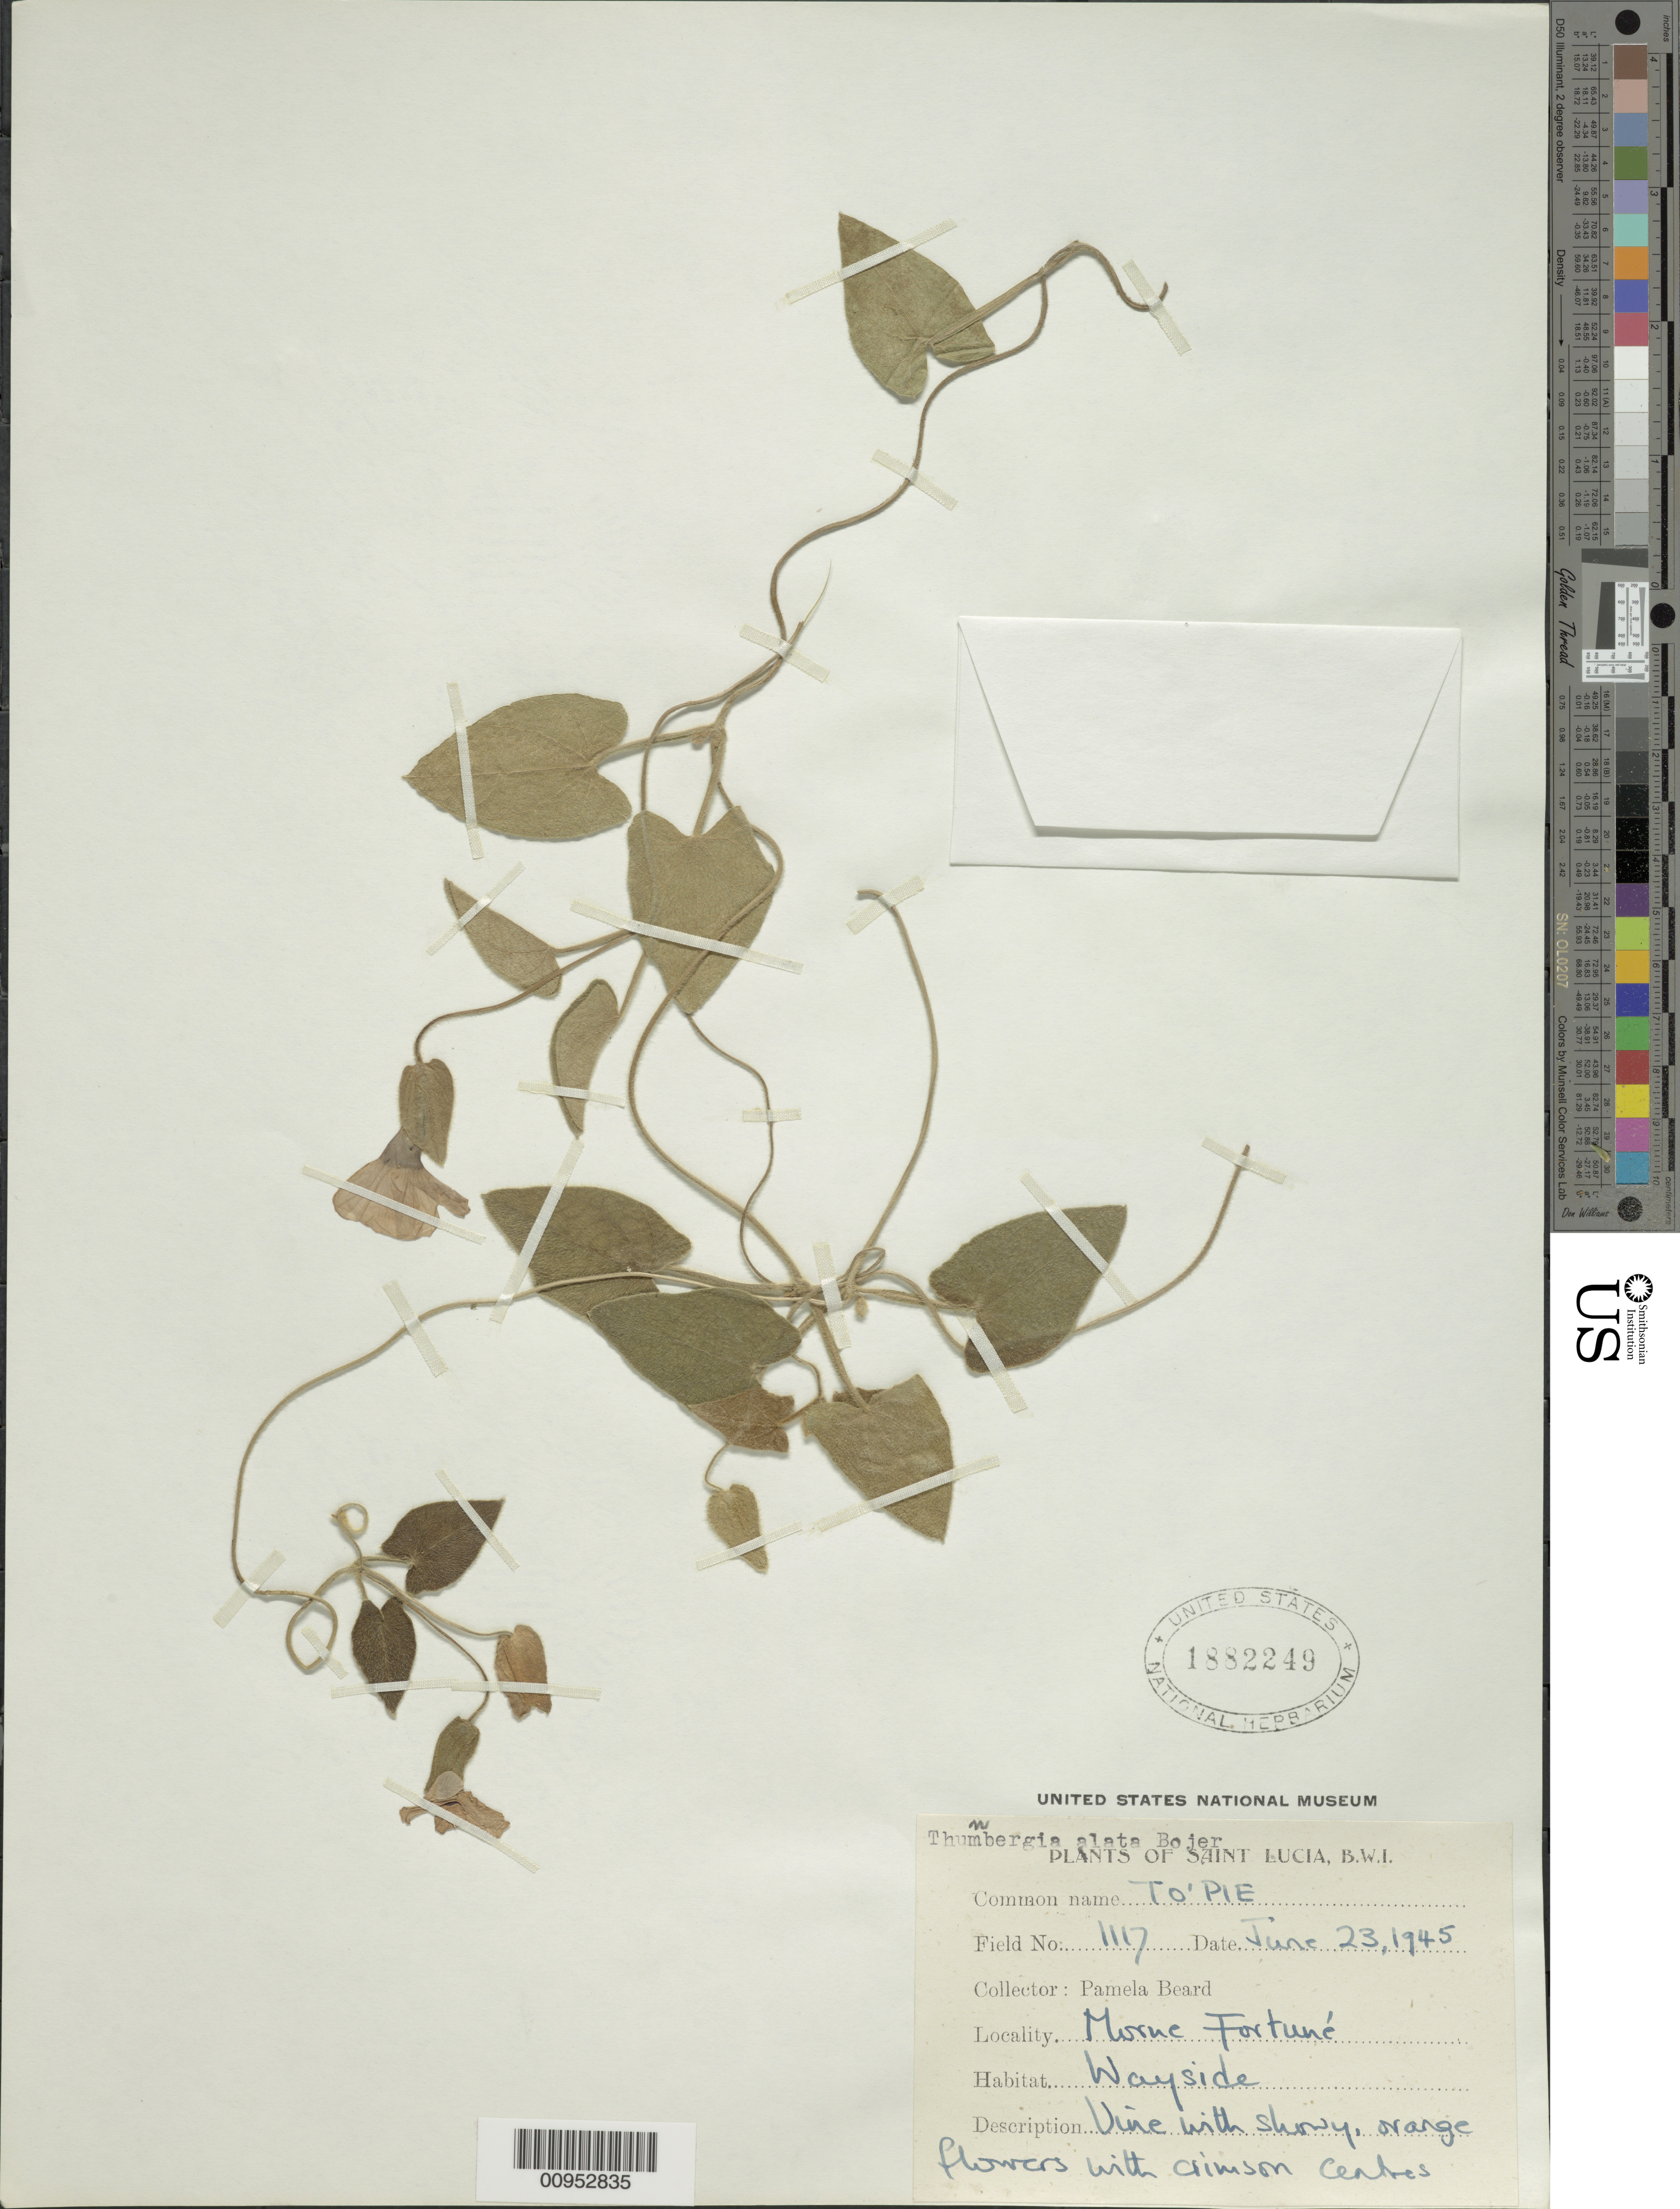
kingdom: Plantae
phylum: Tracheophyta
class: Magnoliopsida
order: Lamiales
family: Acanthaceae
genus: Thunbergia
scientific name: Thunbergia alata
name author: Bojer ex Sims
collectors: P. Beard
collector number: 1117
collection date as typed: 23 Jun 1945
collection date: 1945-06-23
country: St. Lucia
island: St. Lucia I.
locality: Morne Fortuné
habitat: Wayside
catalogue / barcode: US 1882249